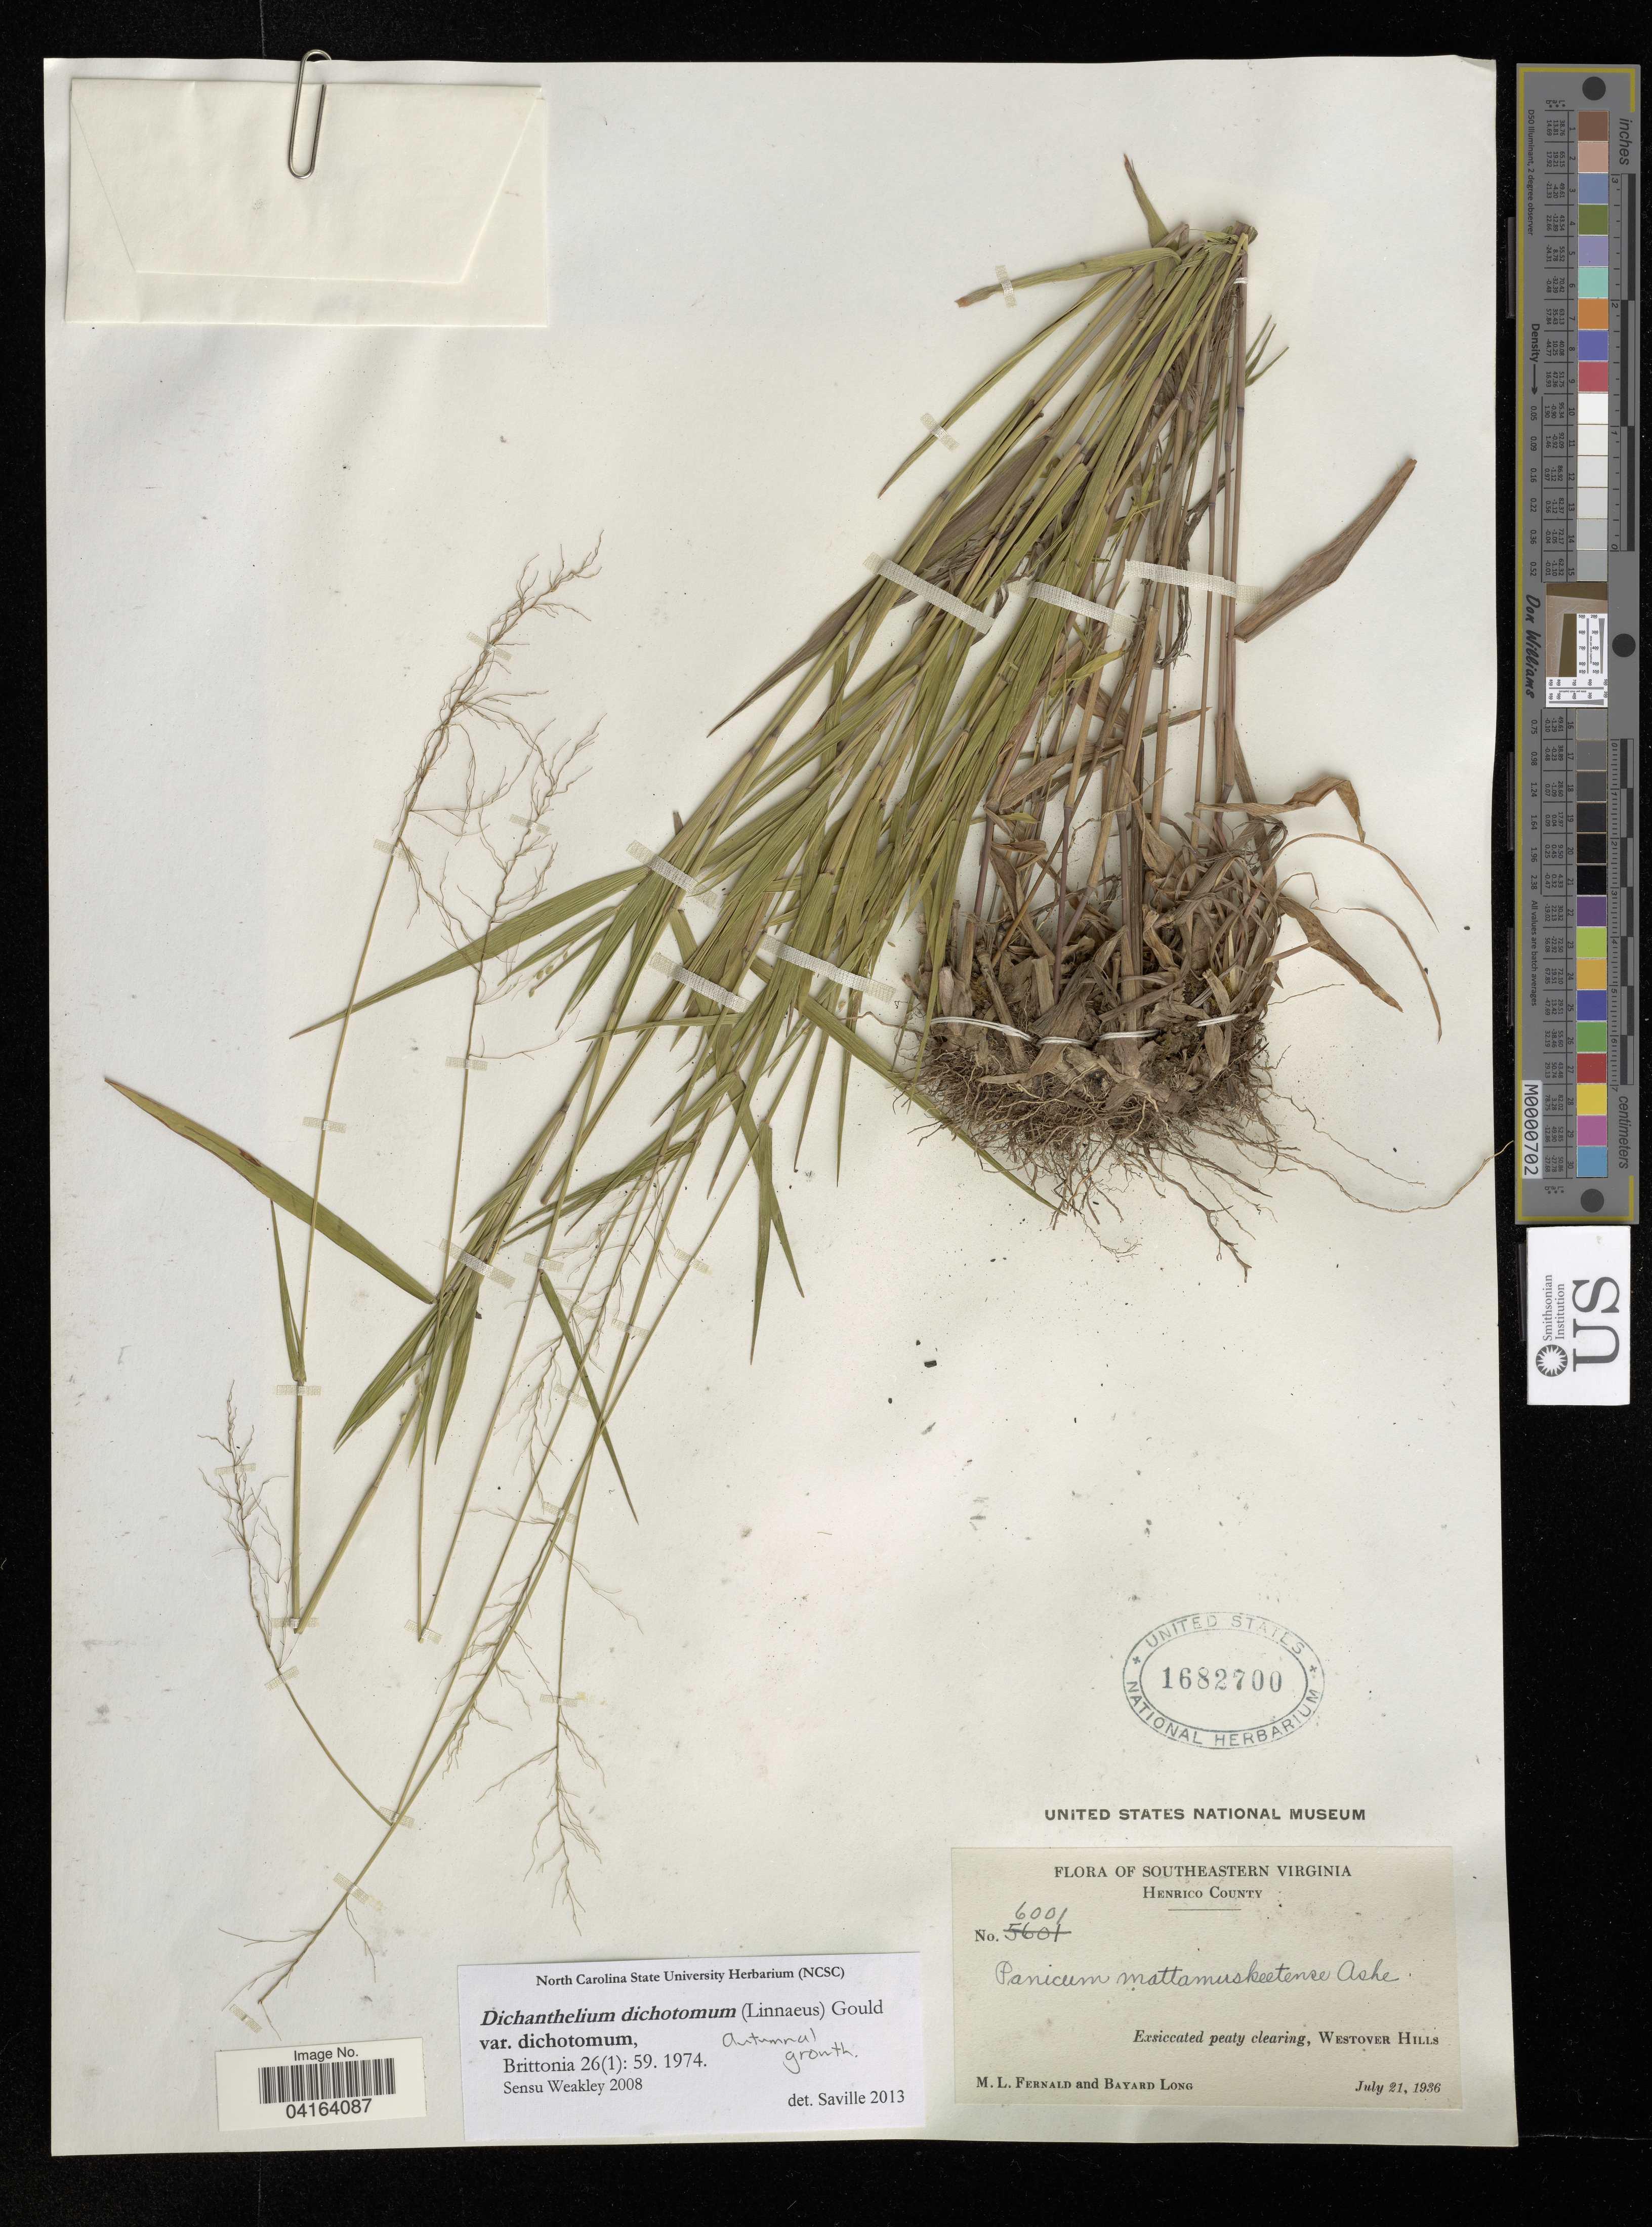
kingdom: Plantae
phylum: Tracheophyta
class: Liliopsida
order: Poales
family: Poaceae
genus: Dichanthelium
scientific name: Dichanthelium dichotomum var. dichotomum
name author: (L.) Gould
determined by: Saville, A. C., (NCSC), North Carolina State University (UNITED STATES)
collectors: M. L. Fernald & B. Long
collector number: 6001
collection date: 1936-07-21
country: United States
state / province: Virginia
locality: Southeastern Virginia. Henrico County. Westover Hills.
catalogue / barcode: US 1682700